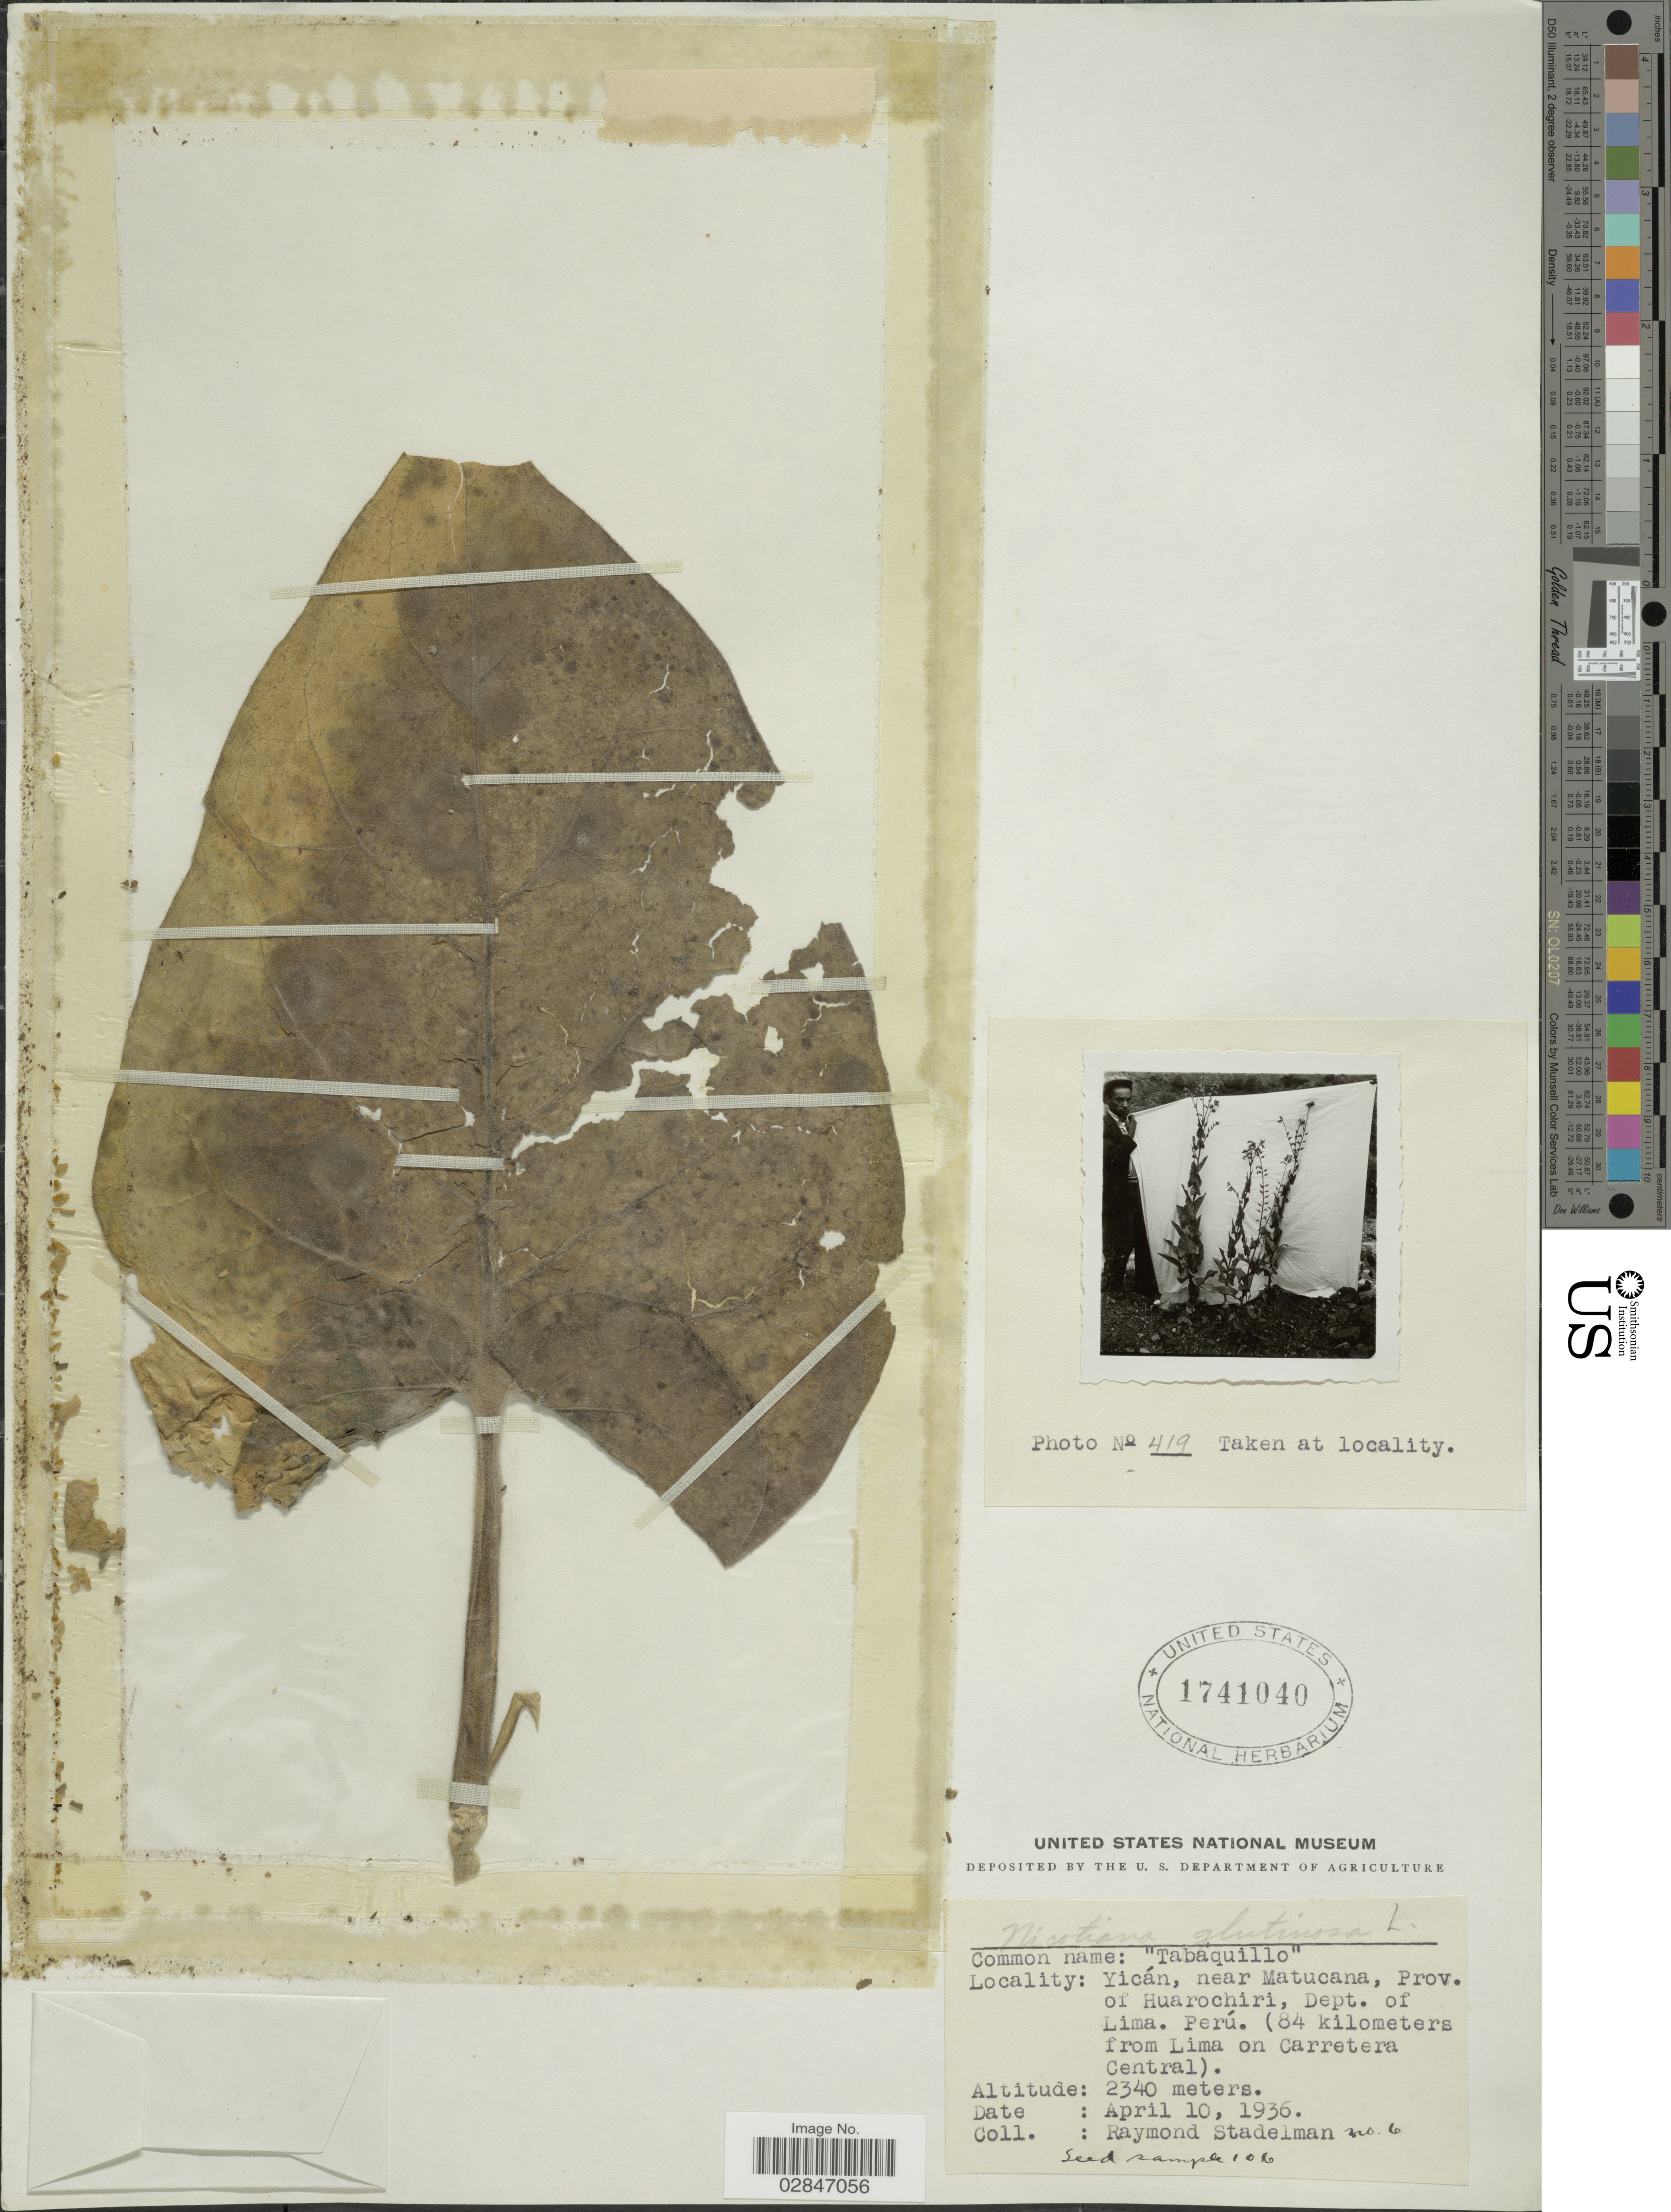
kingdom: Plantae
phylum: Tracheophyta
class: Magnoliopsida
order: Solanales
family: Solanaceae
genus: Nicotiana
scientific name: Nicotiana glutinosa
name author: L.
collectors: R. Stadelman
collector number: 6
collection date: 1936-07-10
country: Peru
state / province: Lima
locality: Yicán, near Matucana, Prov. Of Huarochiri, Dept. of Lima, Perú (84 kilometers from Lima on Carretera Central).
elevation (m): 2340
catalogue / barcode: US 1741040